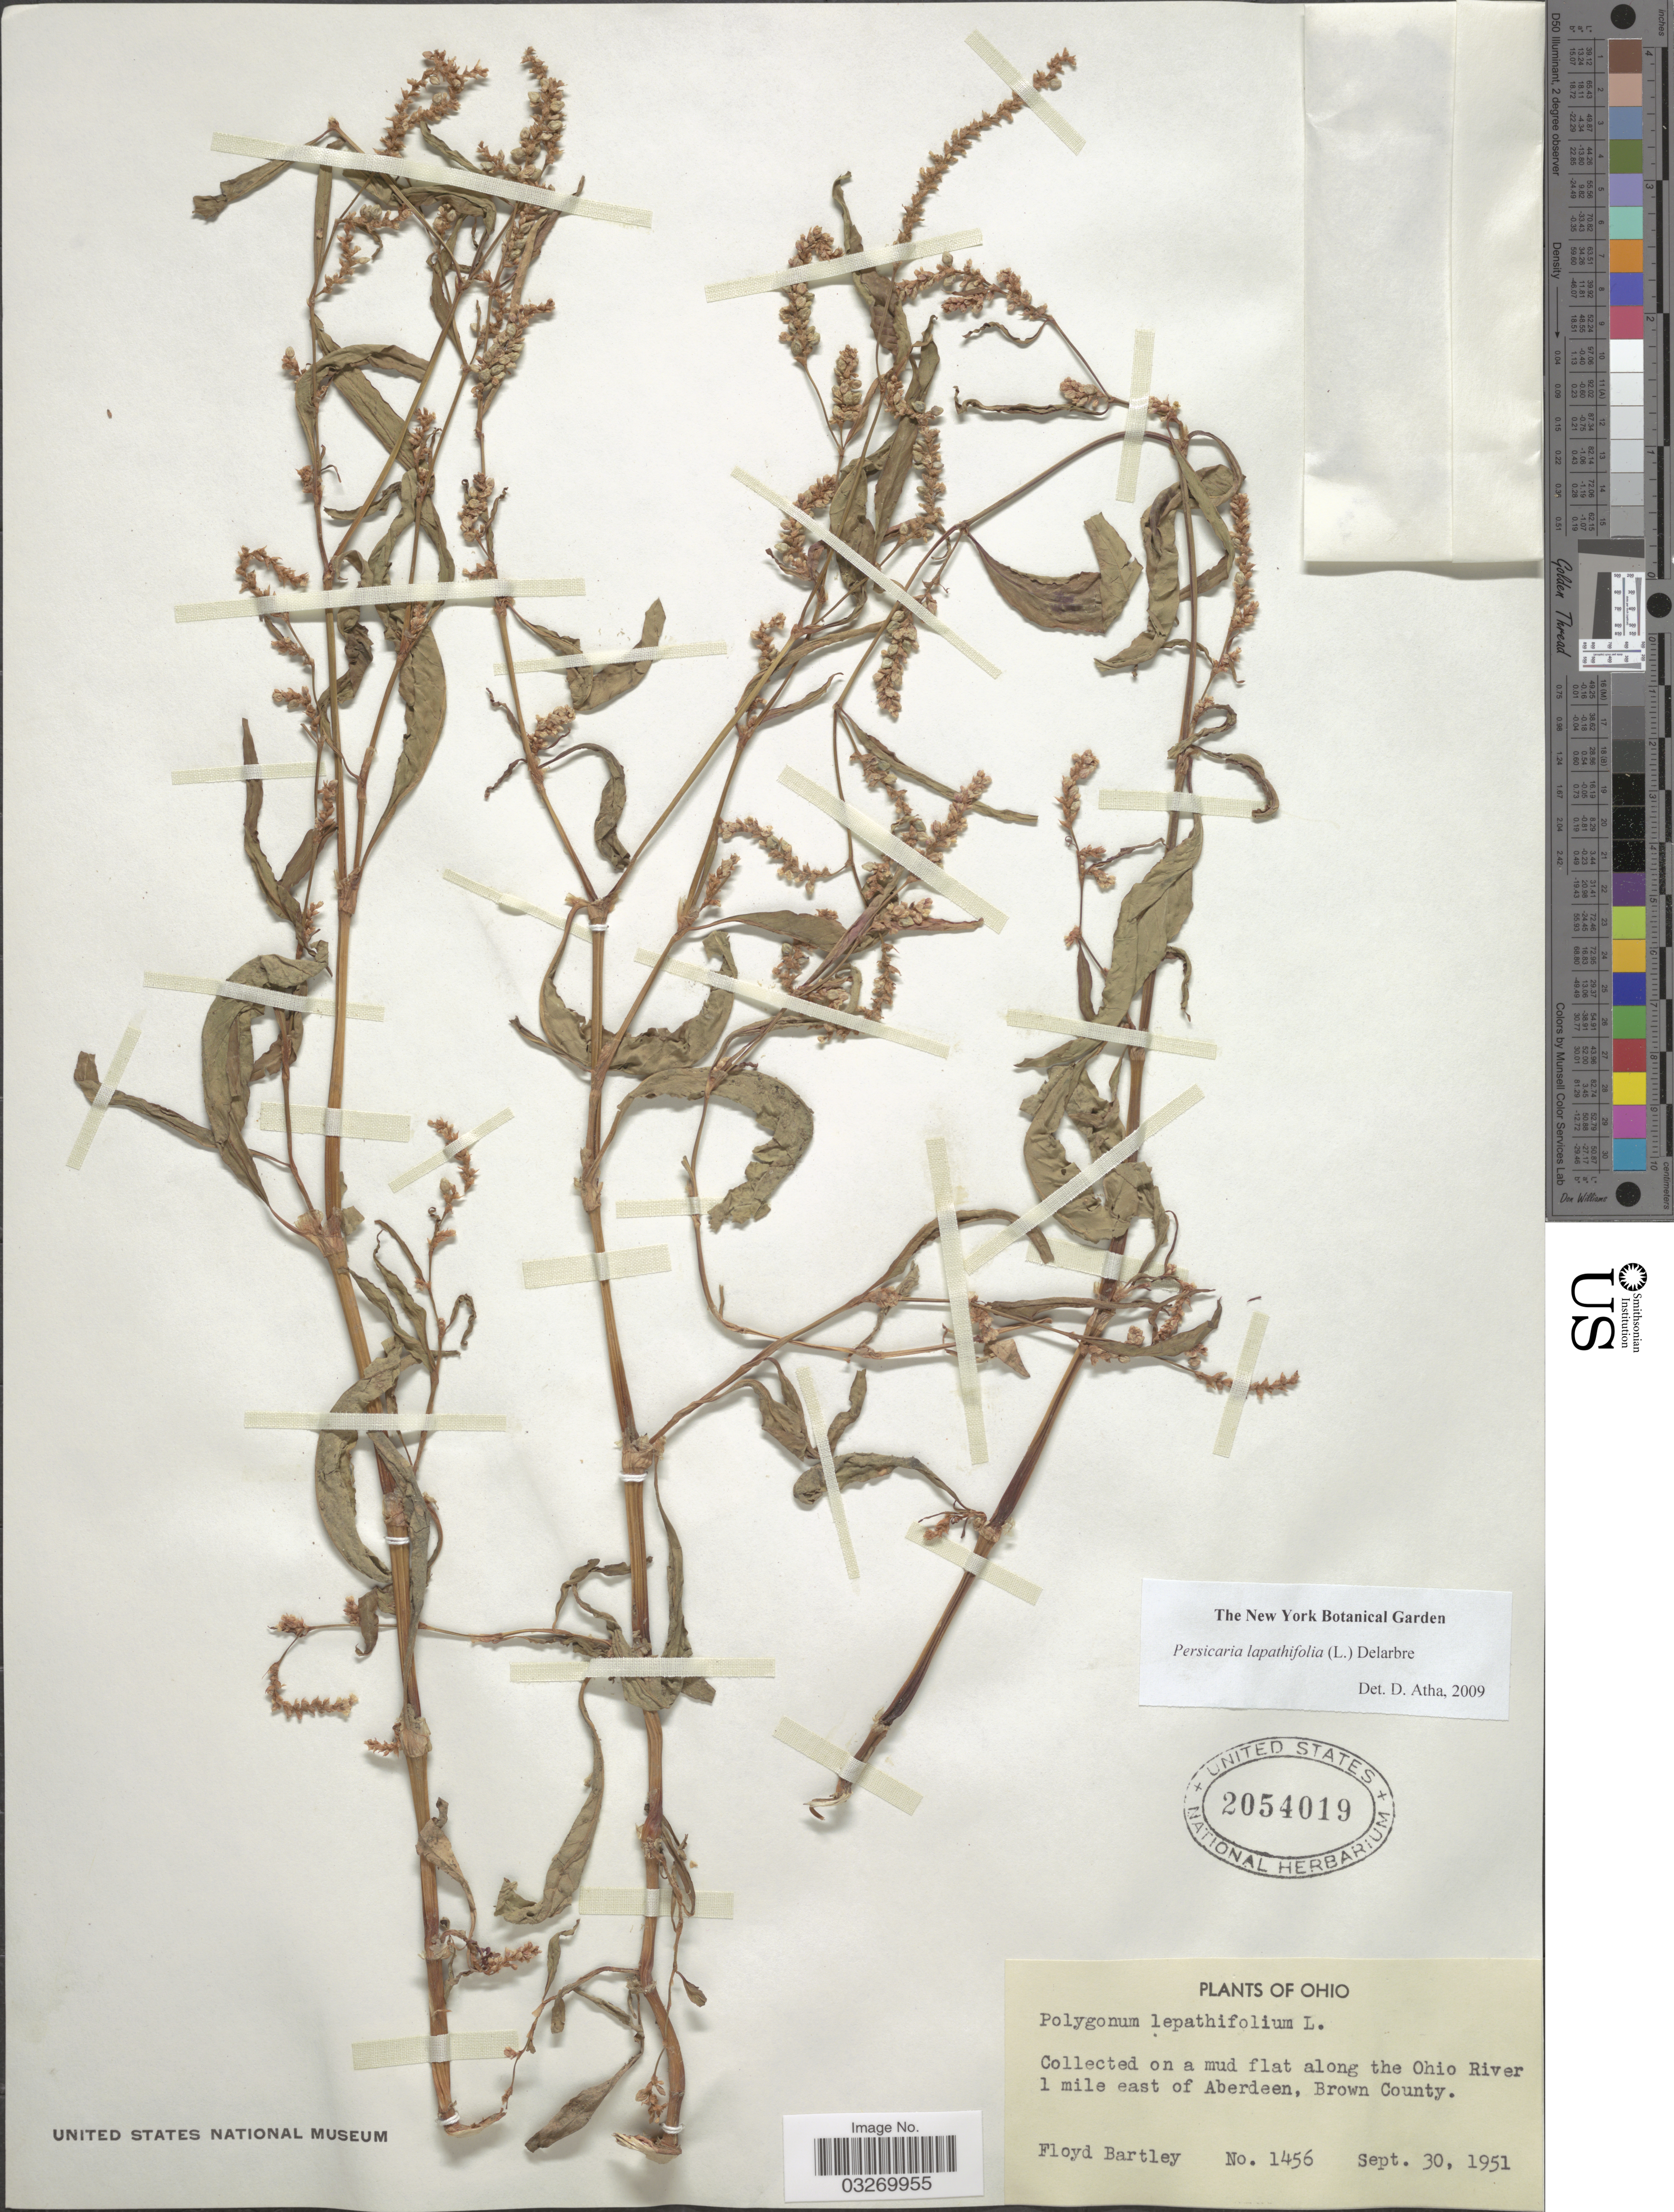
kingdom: Plantae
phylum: Tracheophyta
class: Magnoliopsida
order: Caryophyllales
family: Polygonaceae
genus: Persicaria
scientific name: Persicaria lapathifolia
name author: (L.) Delarbre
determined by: Atha, D. E.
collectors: F. Bartley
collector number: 1456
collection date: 1951-09-30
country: United States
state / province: Ohio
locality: Collected on a mud flat along the Ohio River 1 mile east of Aberdeen, Brown County.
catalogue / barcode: US 2054019